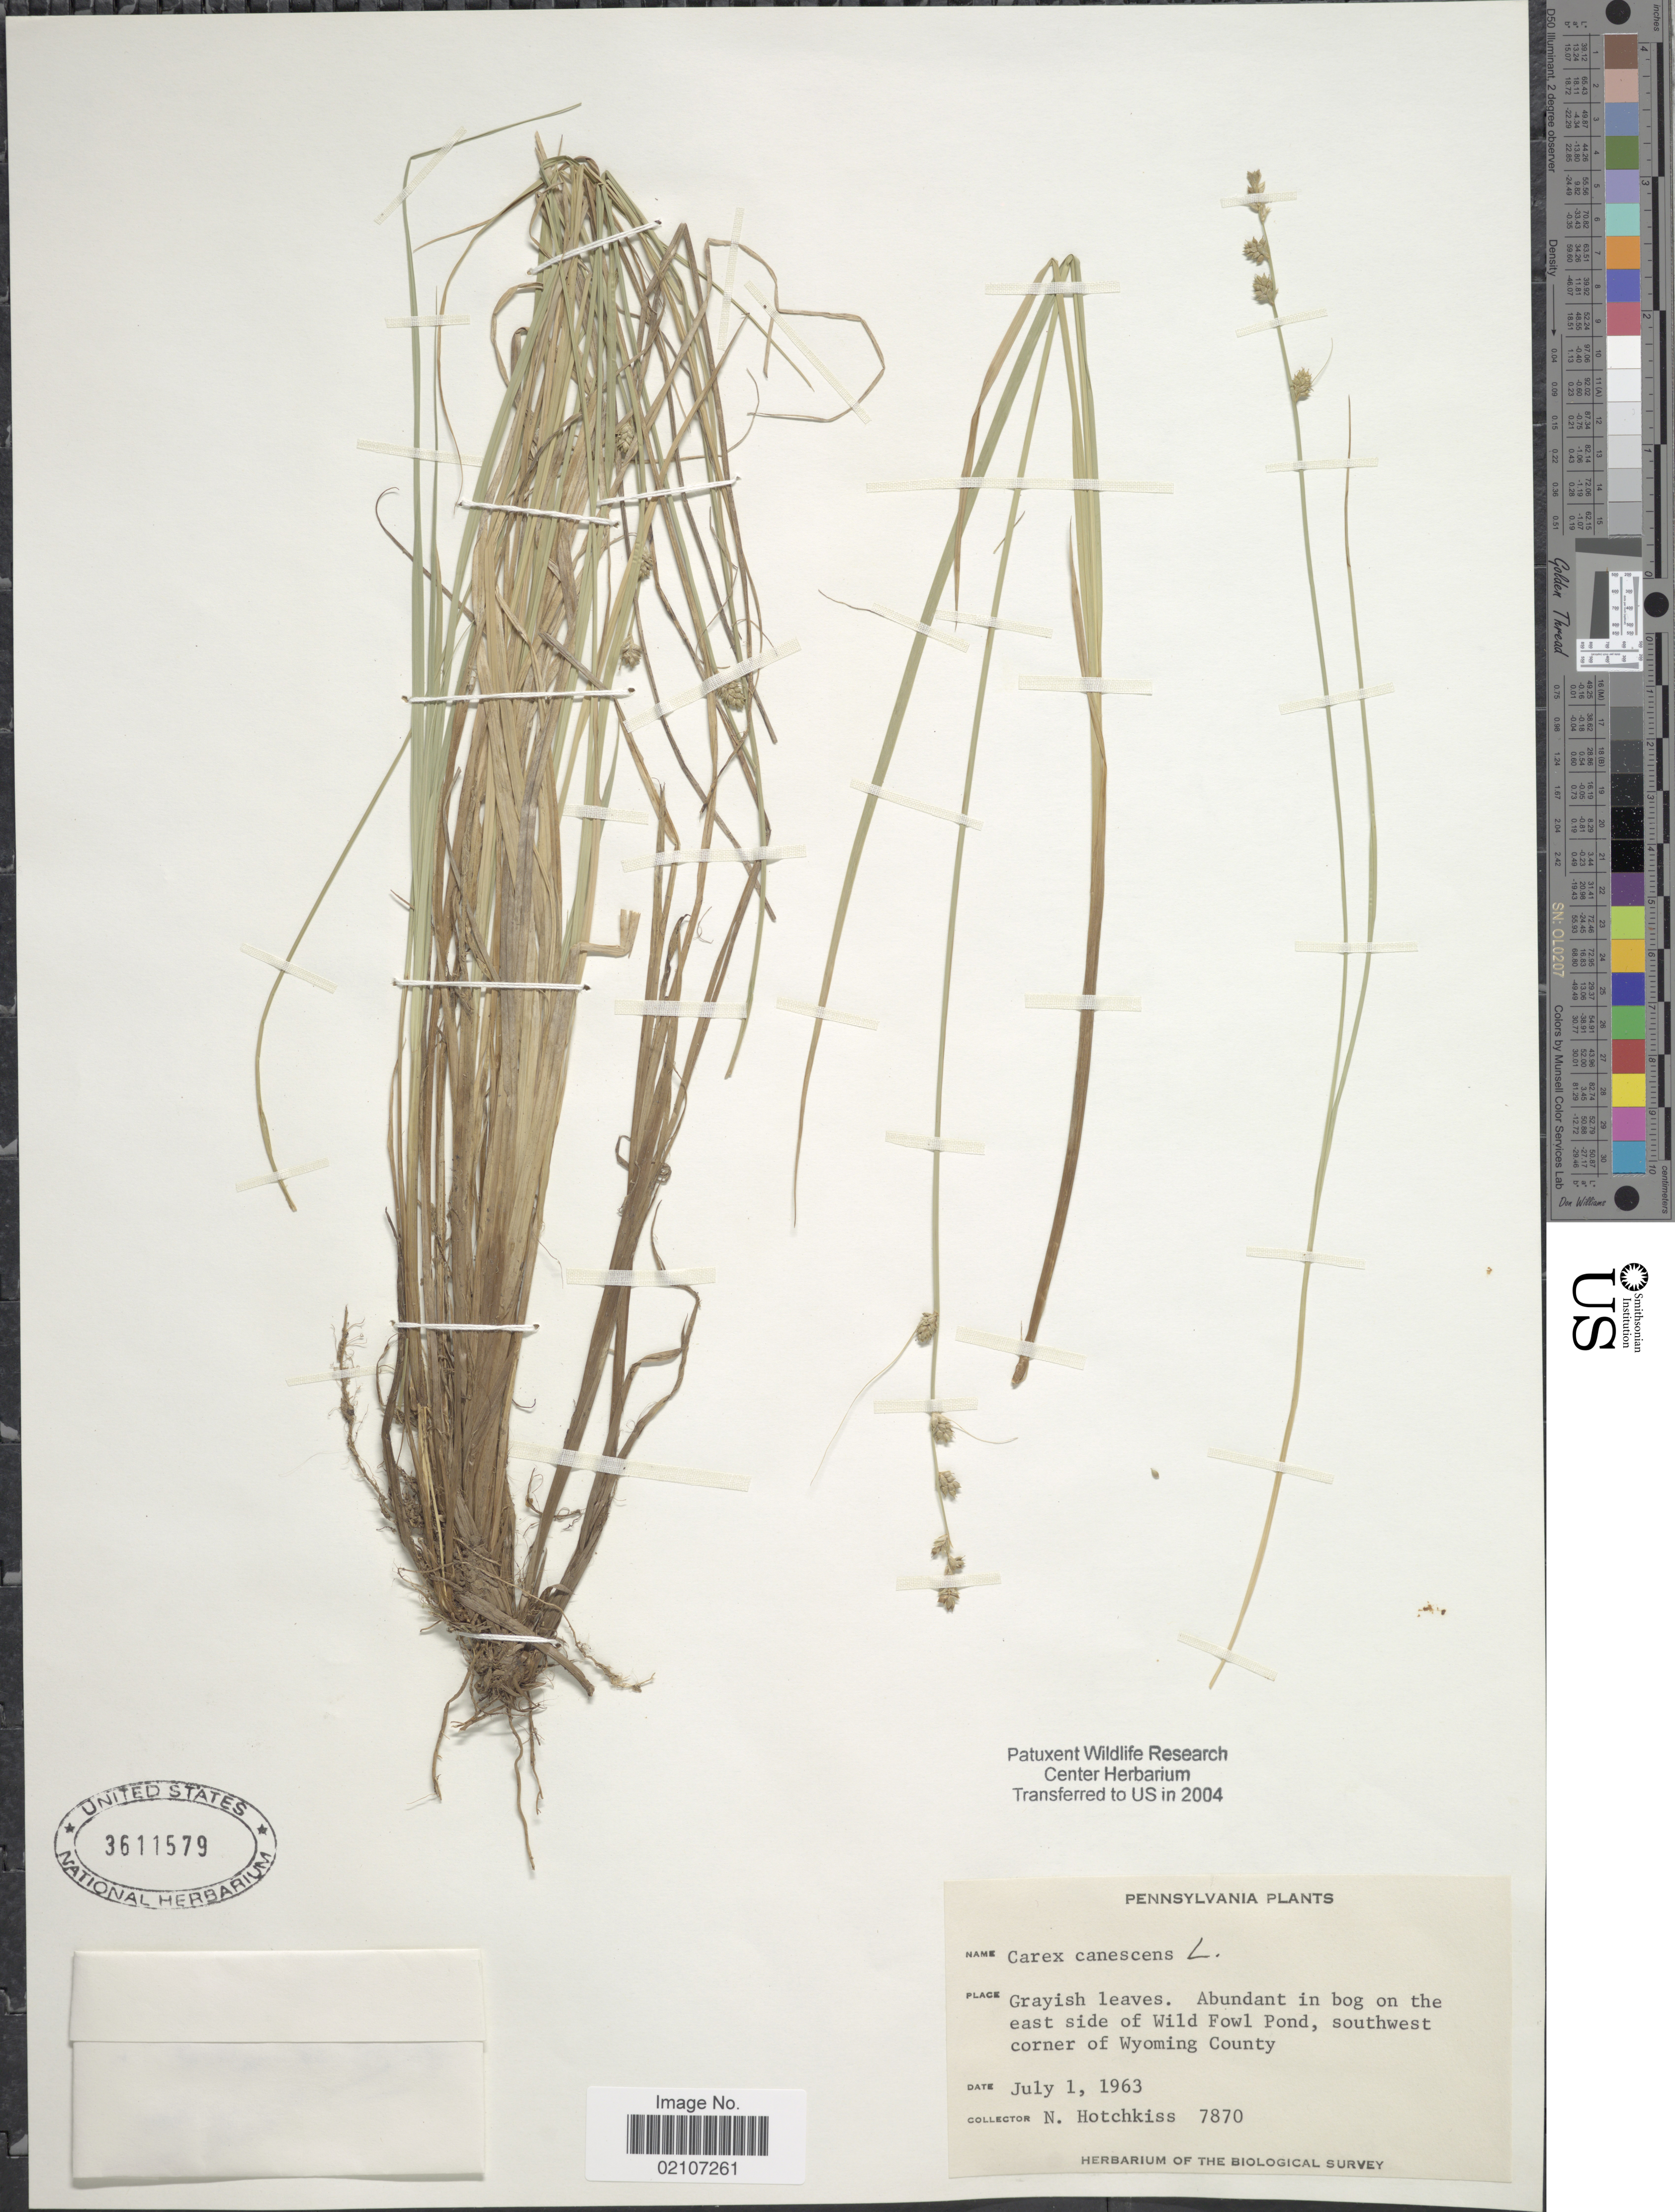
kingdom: Plantae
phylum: Tracheophyta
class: Liliopsida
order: Poales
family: Cyperaceae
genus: Carex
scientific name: Carex canescens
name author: L.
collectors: N. Hotchkiss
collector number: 7870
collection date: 1963-07-01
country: United States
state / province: Pennsylvania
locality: Abundant in bog on the east side of Wild Fowl Pond, southwest corner of Wyoming County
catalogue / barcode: US 3611579